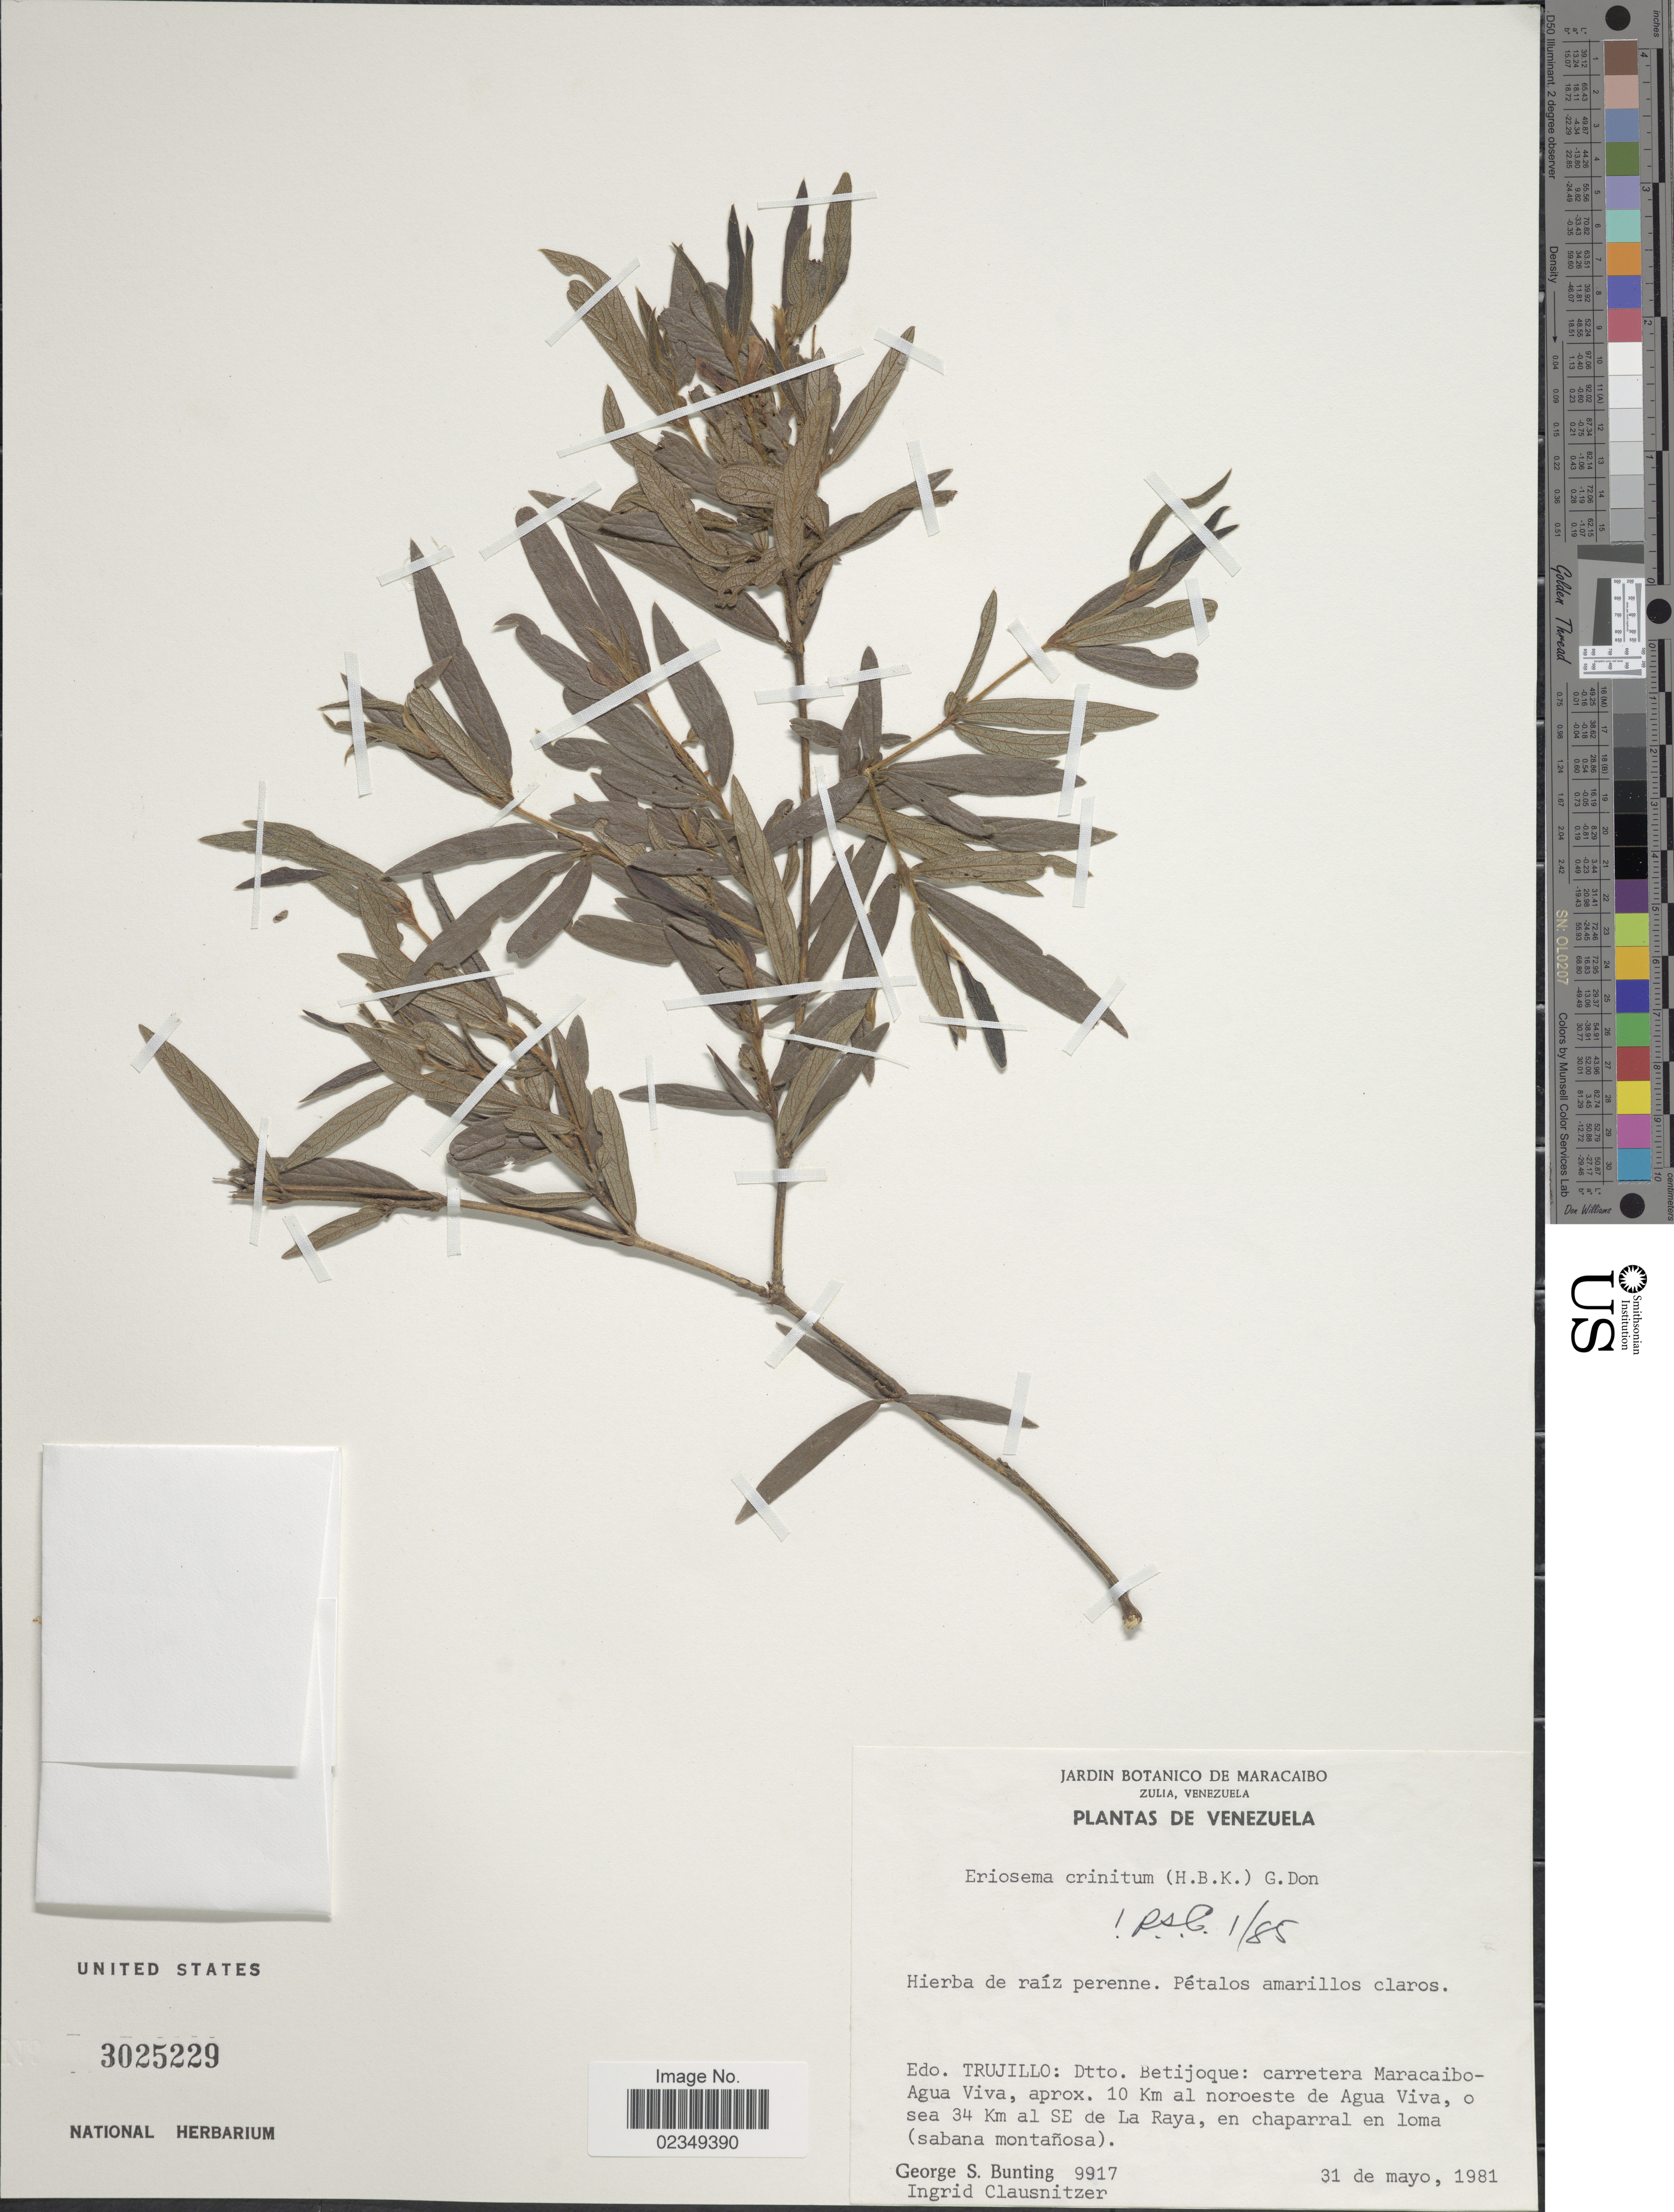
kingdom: Plantae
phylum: Tracheophyta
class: Magnoliopsida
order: Fabales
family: Fabaceae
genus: Eriosema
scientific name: Eriosema crinitum var. crinitum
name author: (Kunth) G. Don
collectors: G. S. Bunting & I. Clausnitzer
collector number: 9917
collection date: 1981-05-31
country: Venezuela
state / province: Trujillo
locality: Dtto. Betijoque: carretera Maracaibo-Agua Viva, aprox. 10 Km al noroeste de Agua Viva, o sea 34 Km al SE de La Raya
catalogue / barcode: US 3025229